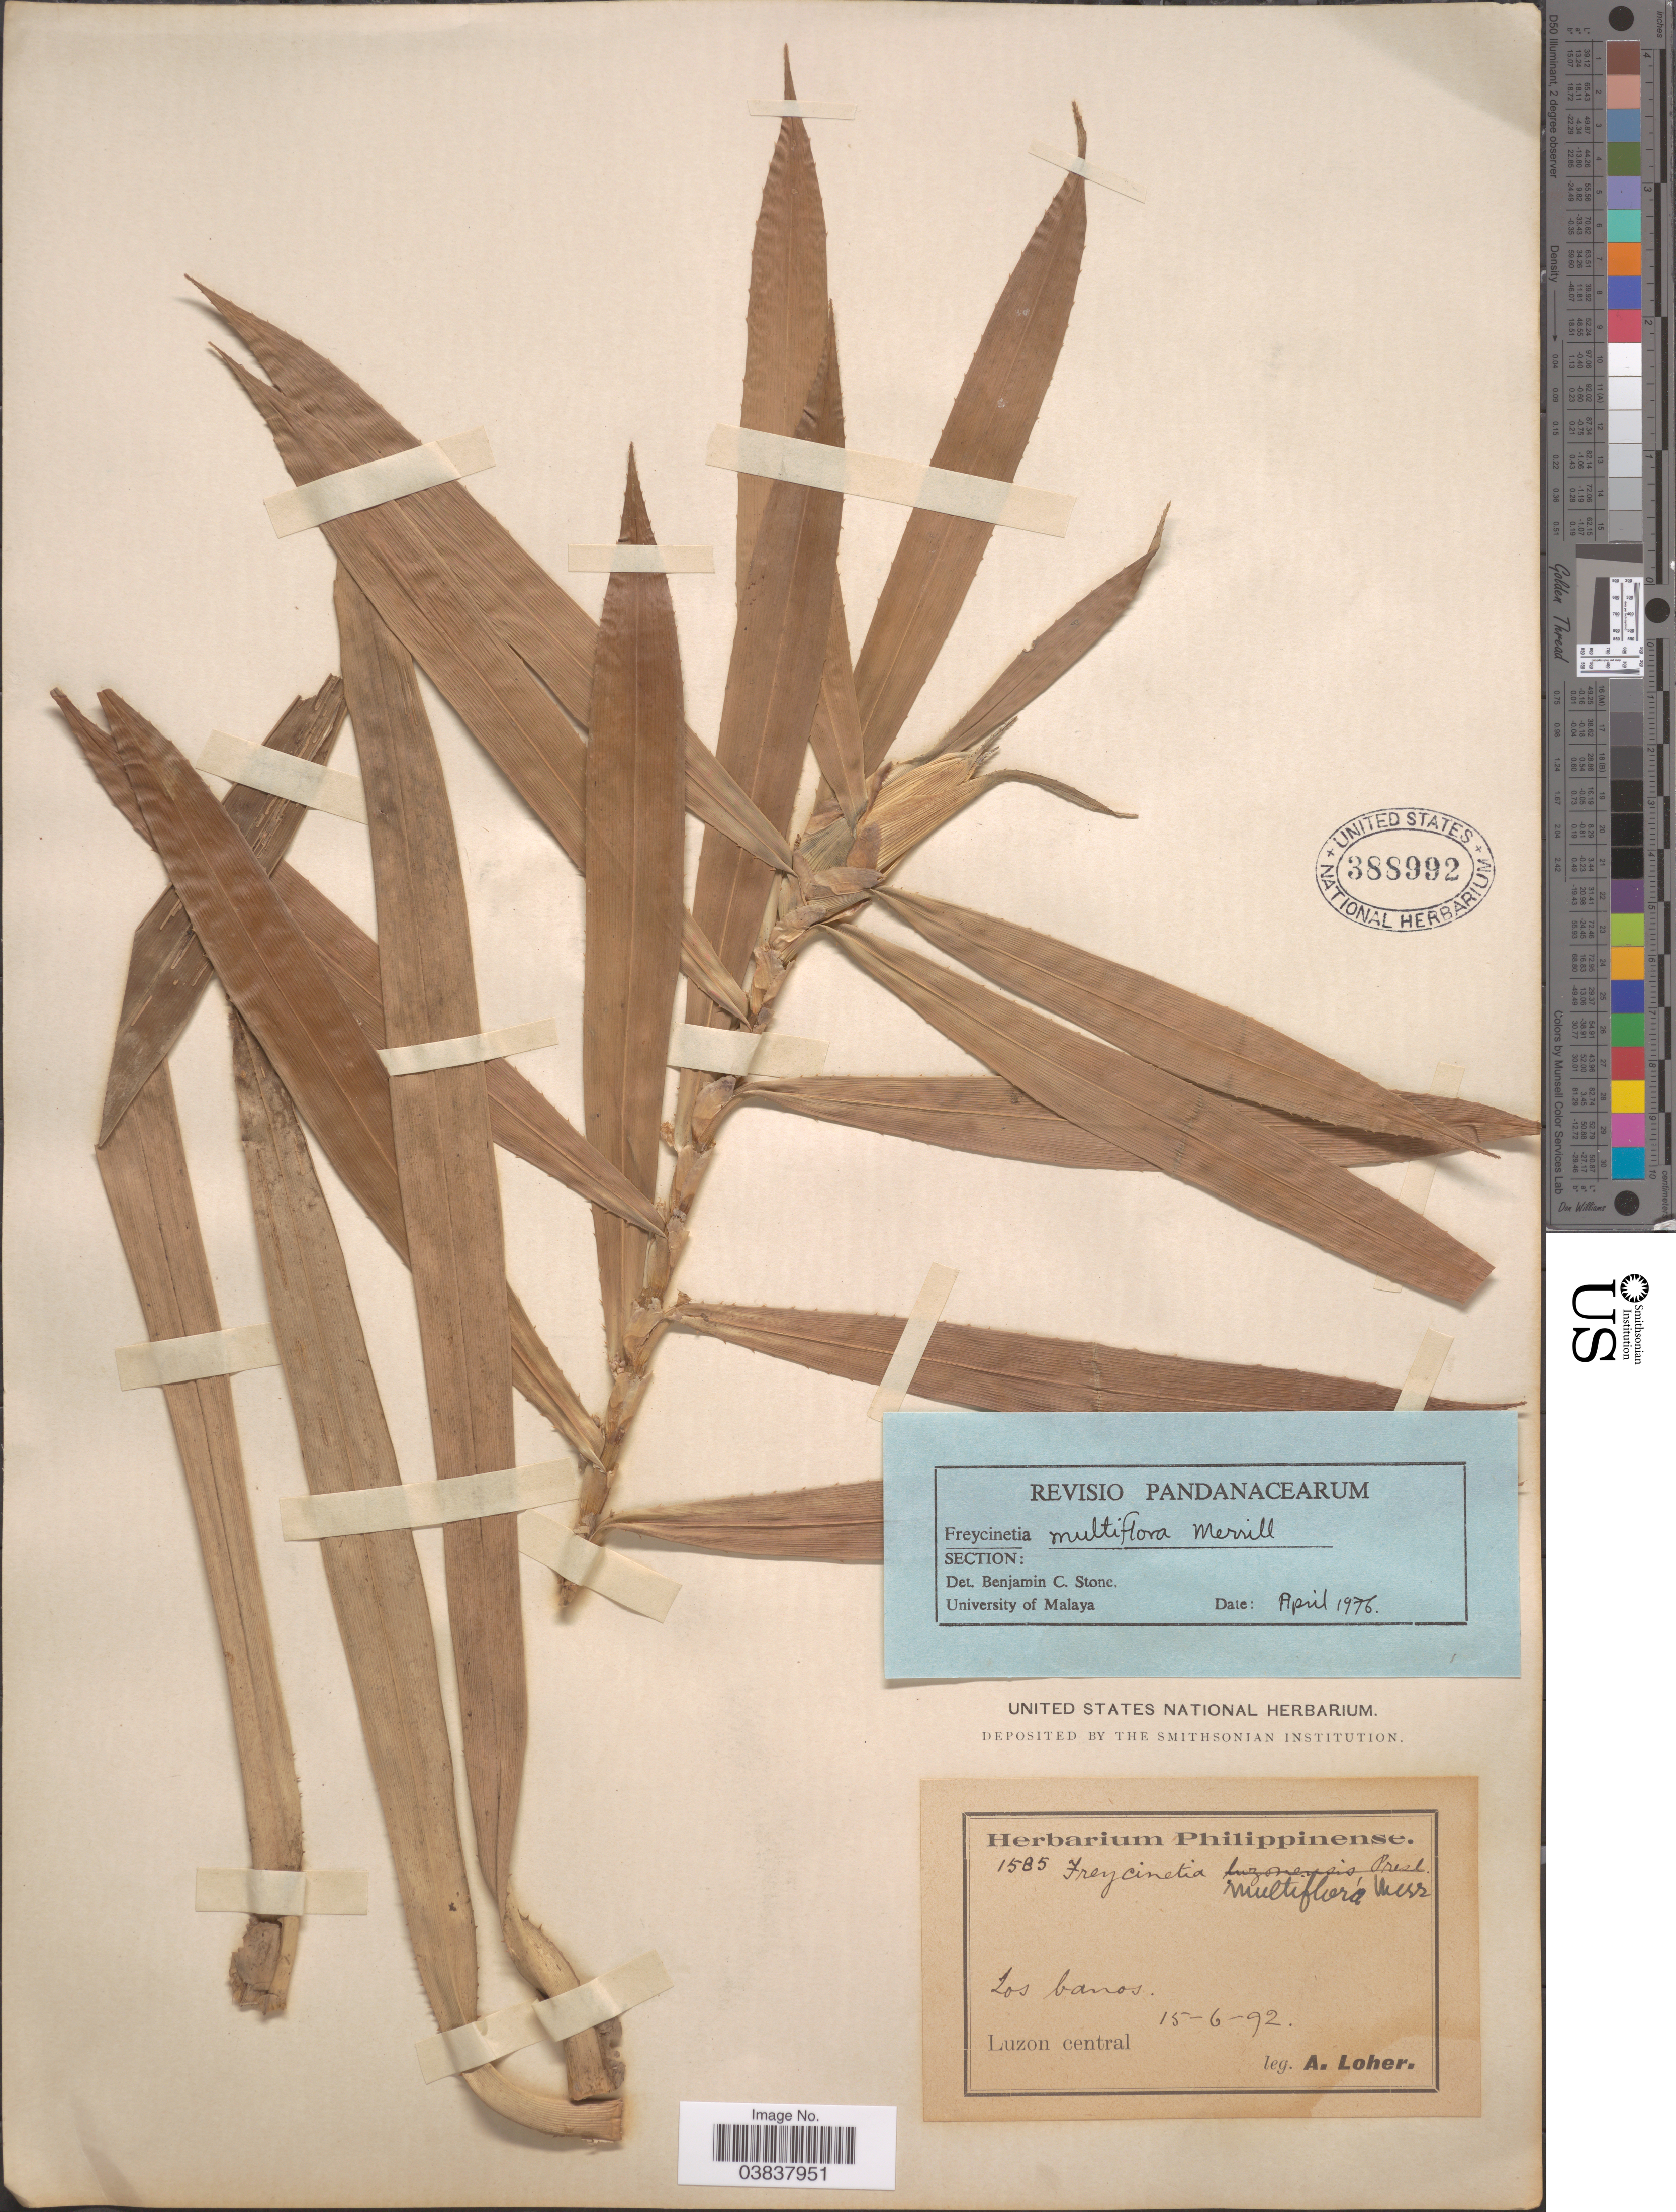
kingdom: Plantae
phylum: Tracheophyta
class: Liliopsida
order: Pandanales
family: Pandanaceae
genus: Freycinetia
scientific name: Freycinetia multiflora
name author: Merr.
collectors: A. Loher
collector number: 1585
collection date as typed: Transcribed d/m/y: 15/6/92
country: Philippines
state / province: Central Luzon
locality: Los banos. Luzon central.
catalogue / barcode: US 388992